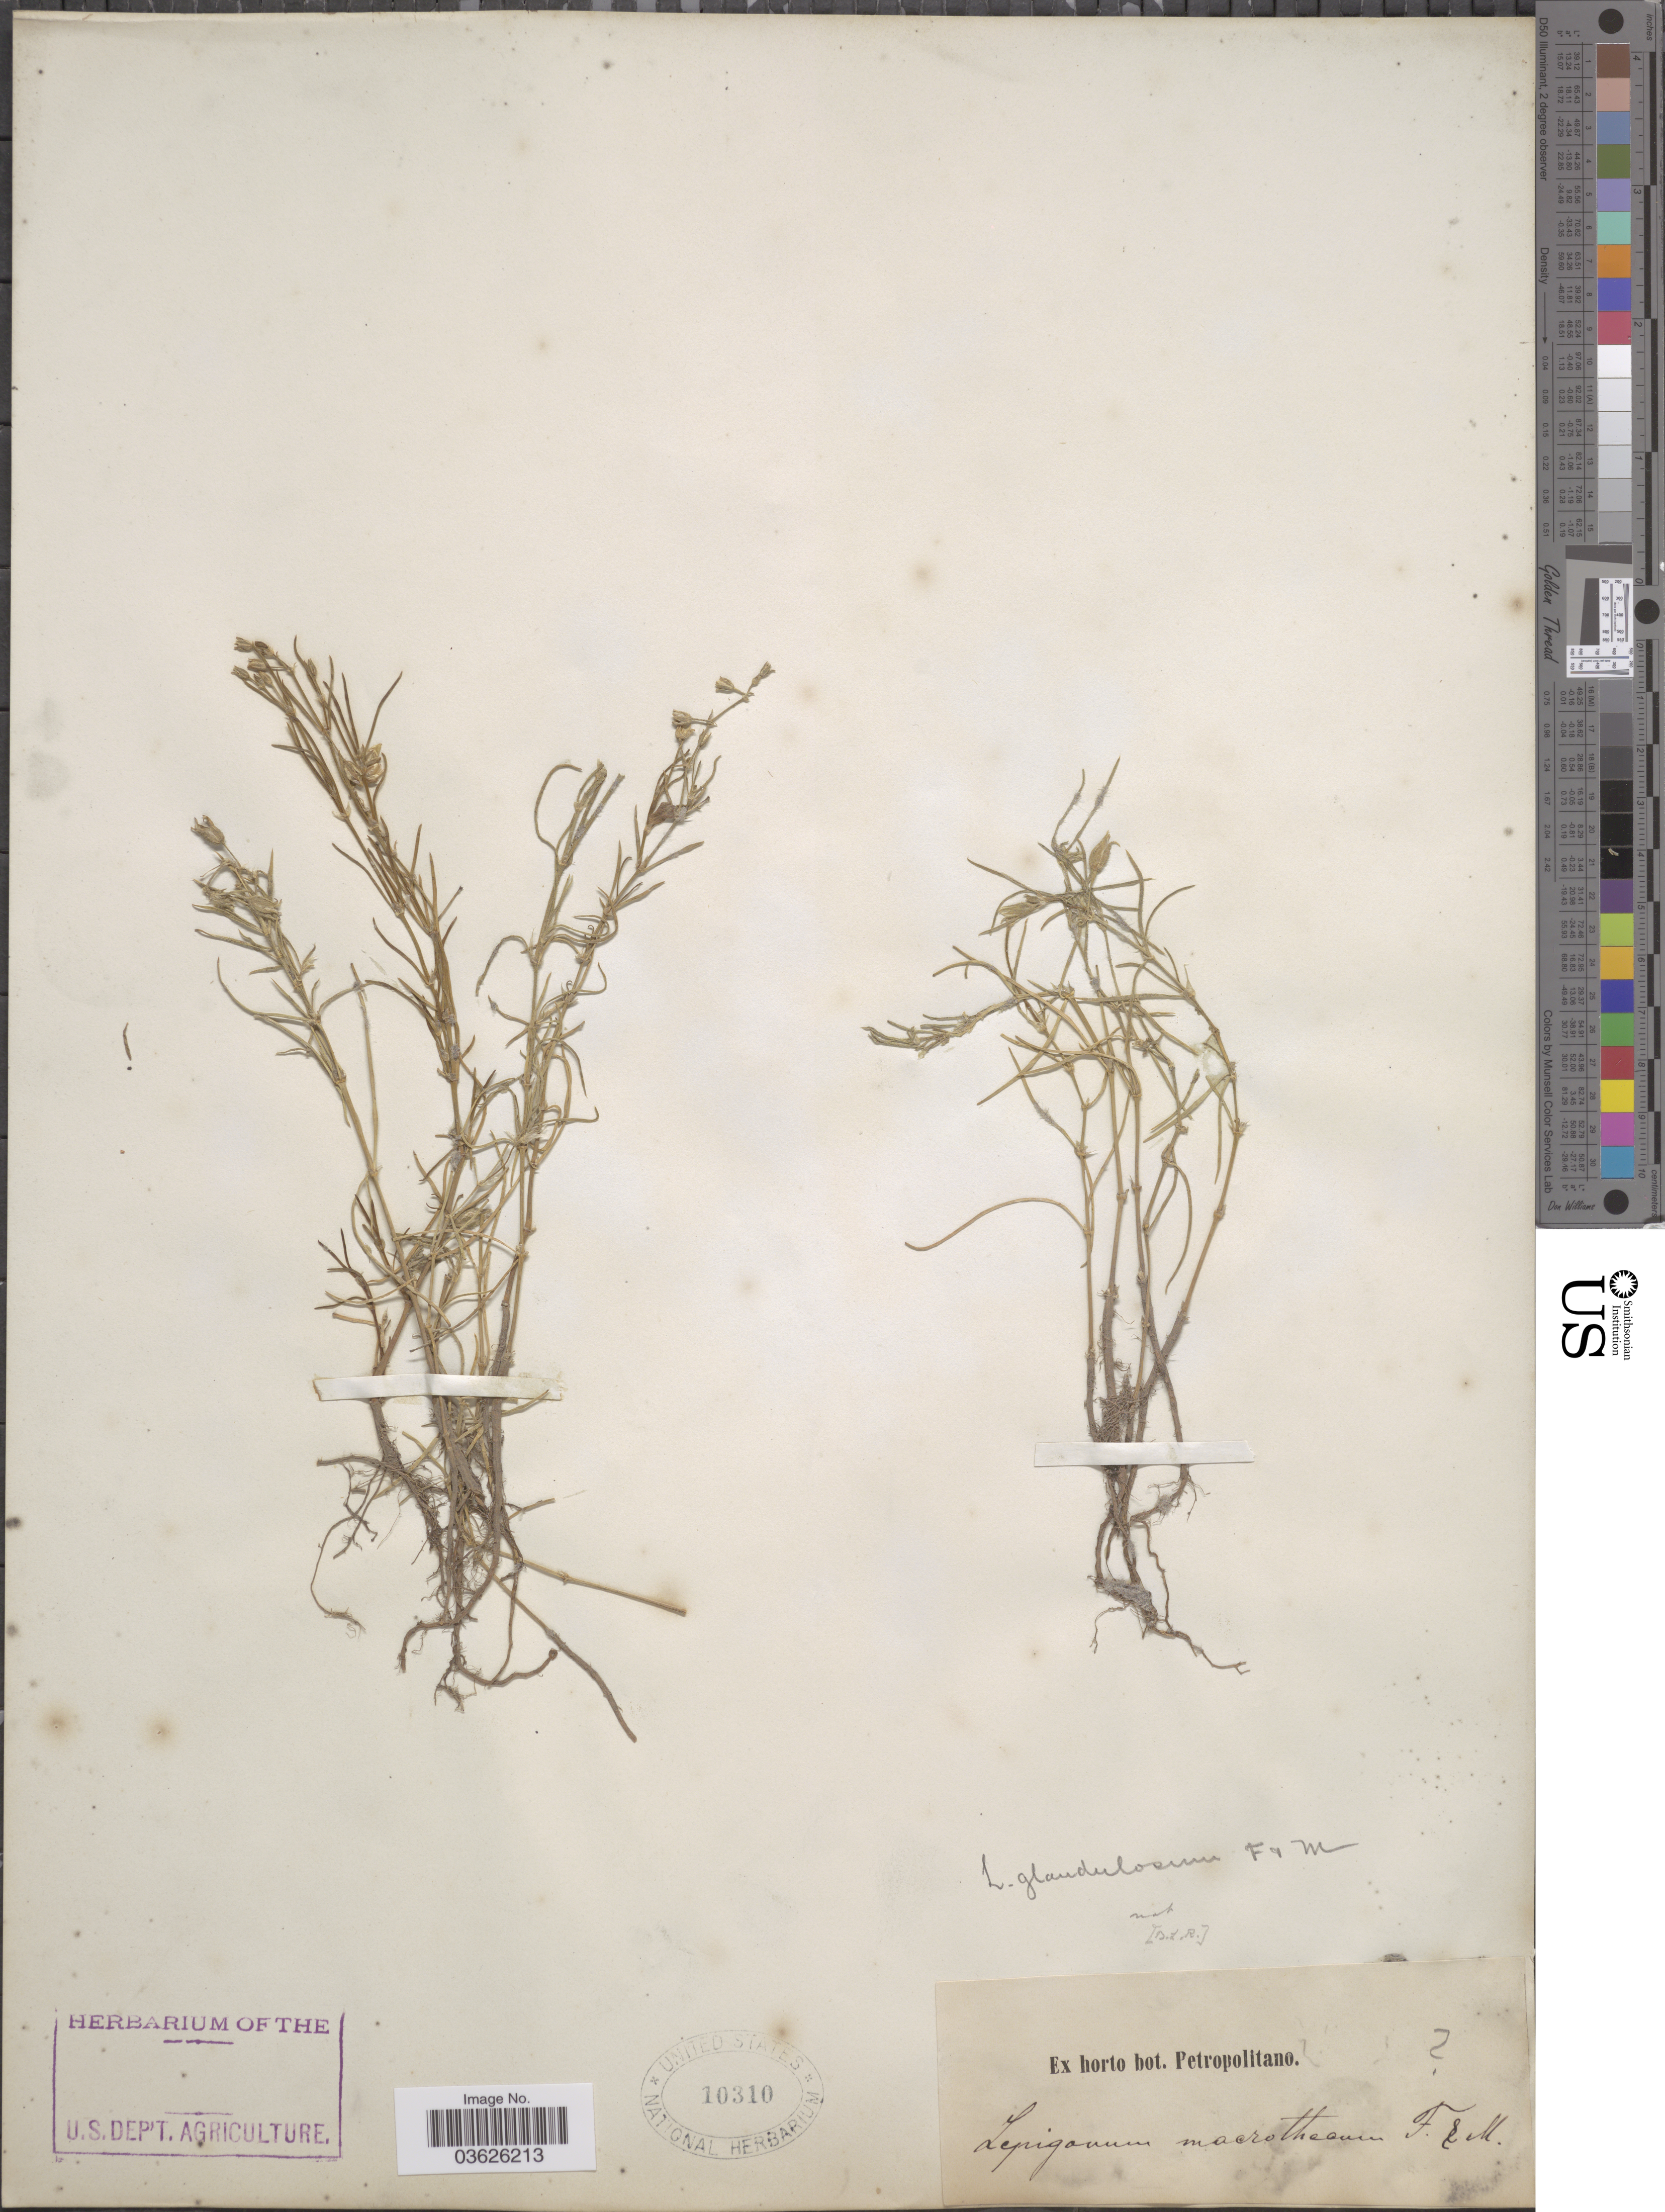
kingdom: Plantae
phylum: Tracheophyta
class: Magnoliopsida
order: Caryophyllales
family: Caryophyllaceae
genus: Spergularia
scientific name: Spergularia glandulosa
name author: Heynh.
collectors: ex Horto Bot. Petropolitano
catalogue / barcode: US 10310